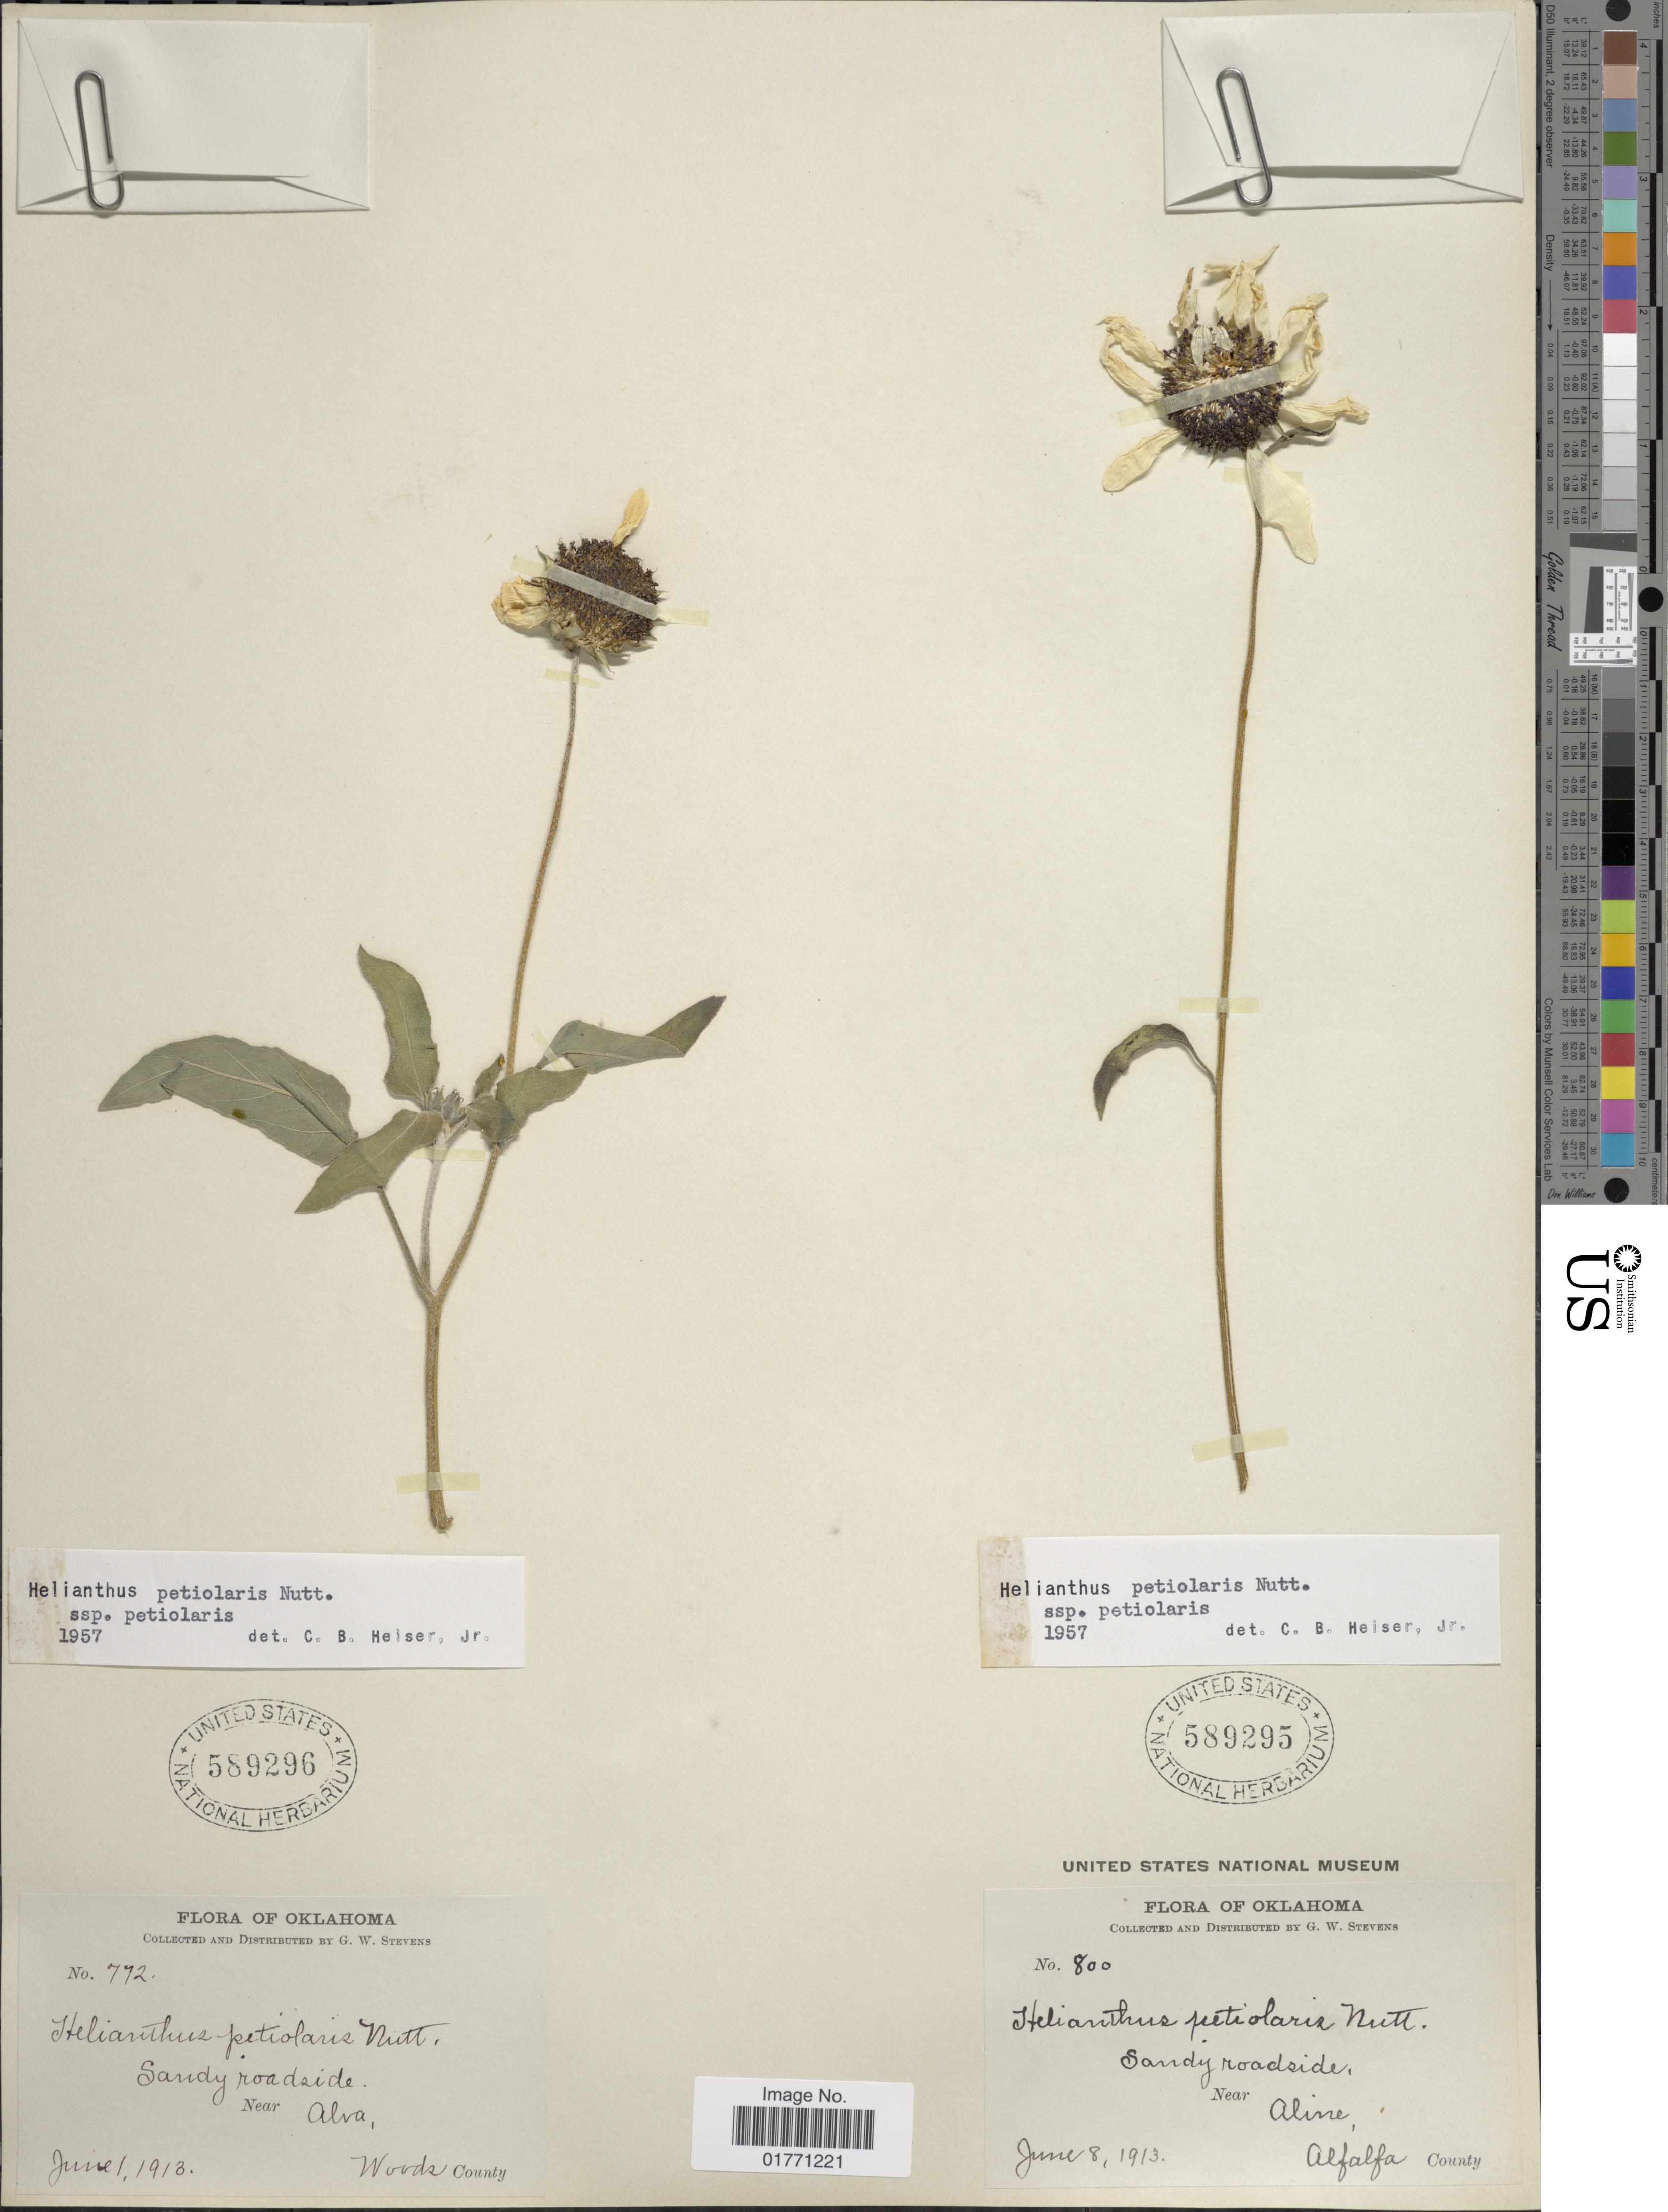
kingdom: Plantae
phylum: Tracheophyta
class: Magnoliopsida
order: Asterales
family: Asteraceae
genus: Helianthus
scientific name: Helianthus petiolaris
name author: Nutt.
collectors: G. W. Stevens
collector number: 800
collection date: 1913-06-08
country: United States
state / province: Oklahoma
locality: Sandy roads, near Aline, Alfaalfa County.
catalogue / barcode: US 589295